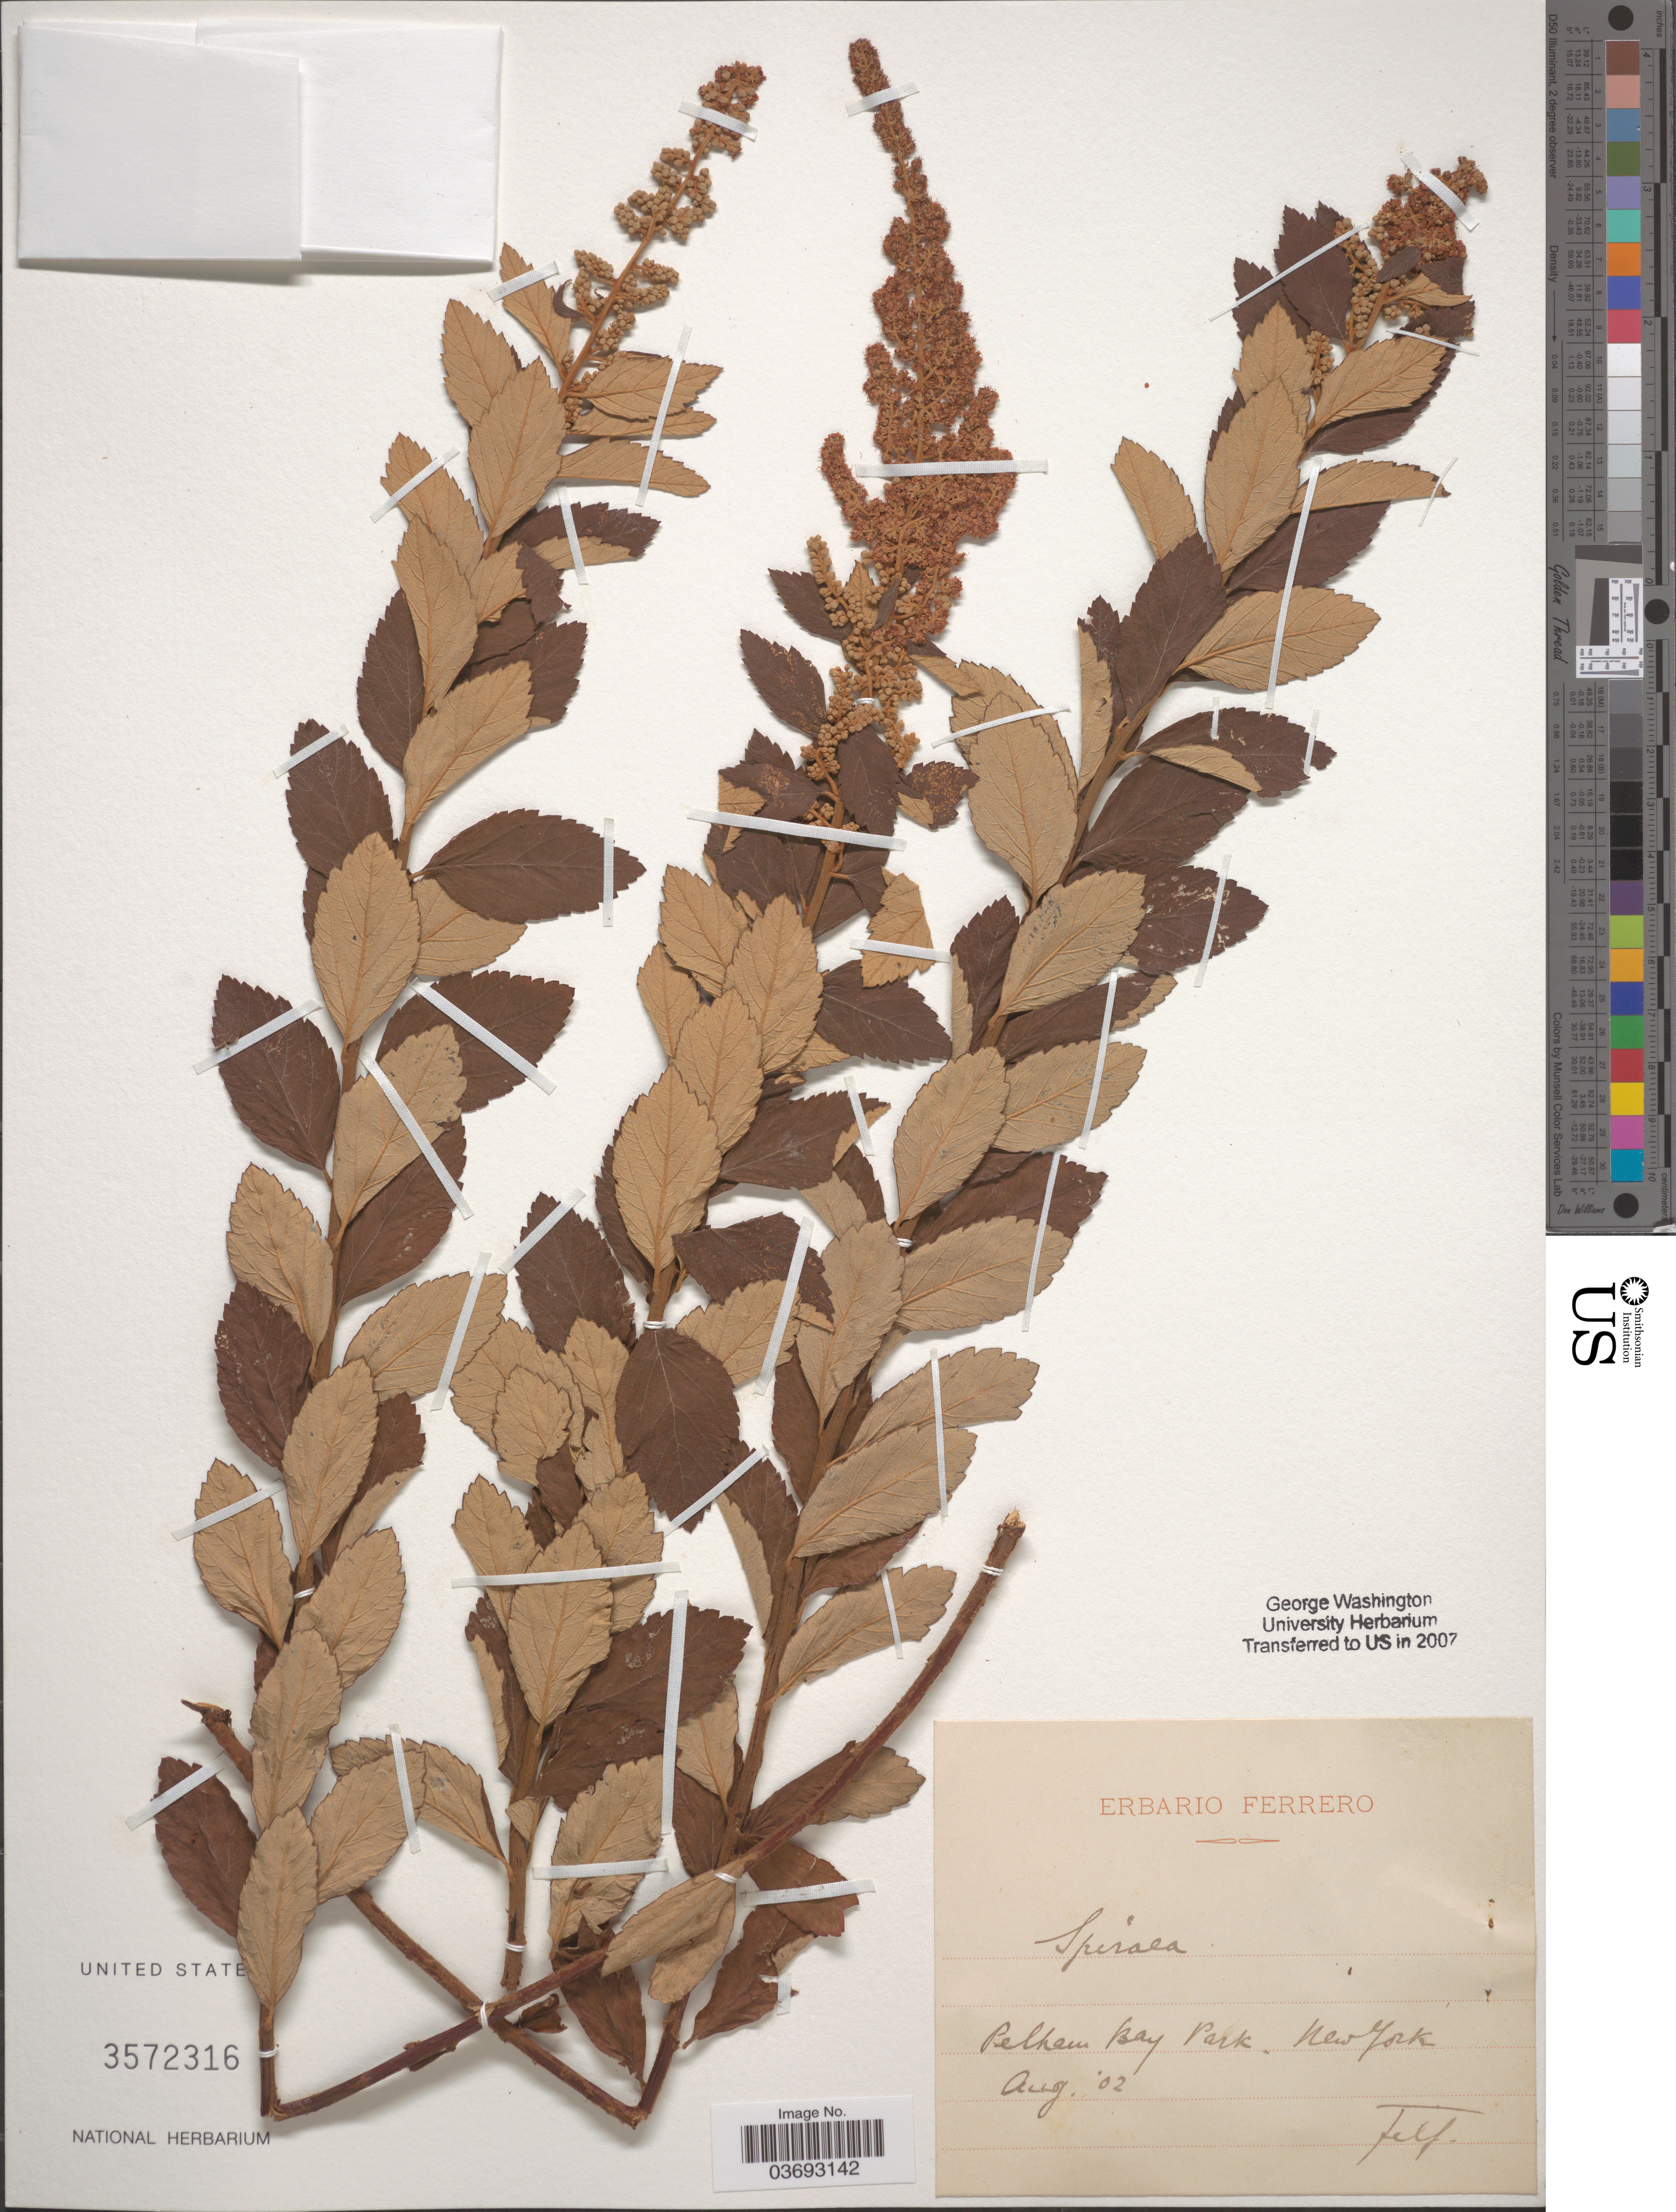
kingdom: Plantae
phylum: Tracheophyta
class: Magnoliopsida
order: Rosales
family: Rosaceae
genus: Spiraea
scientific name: Spiraea sp.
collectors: F. Ferrero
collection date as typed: Transcribed d/m/y: /8/2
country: United States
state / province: New York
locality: Pelham Bay Park.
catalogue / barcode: US 3572316